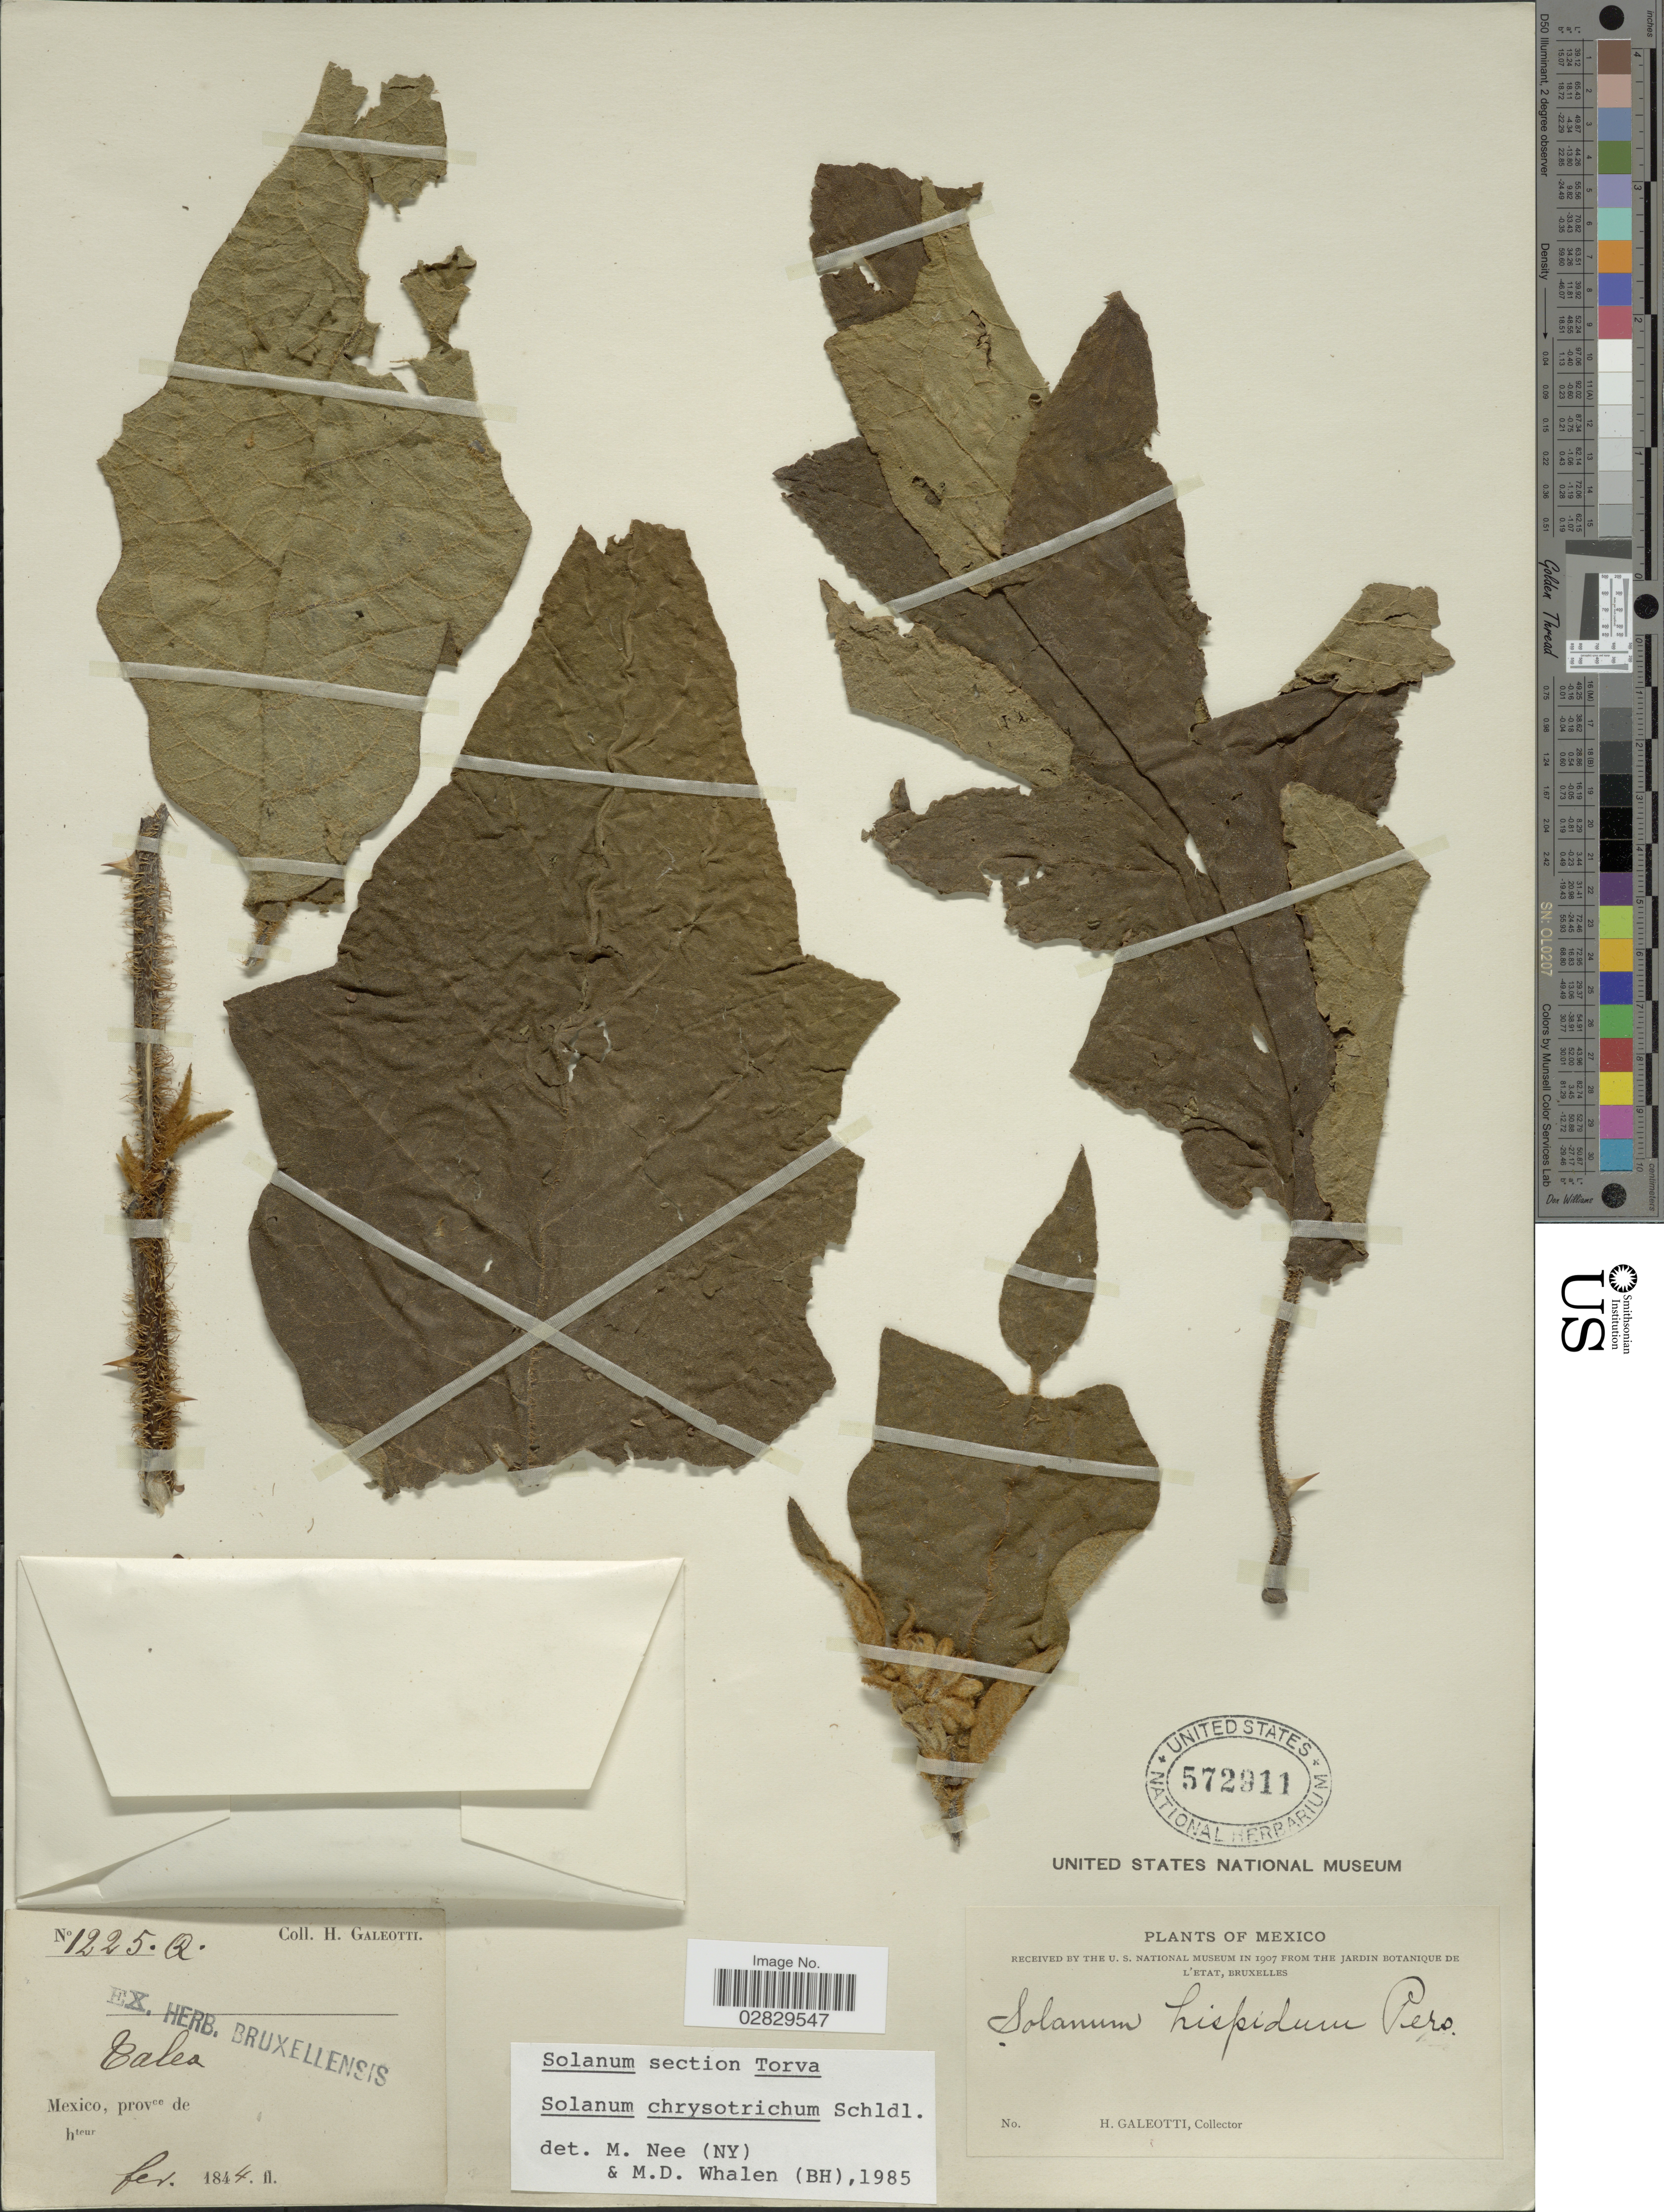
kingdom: Plantae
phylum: Tracheophyta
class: Magnoliopsida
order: Solanales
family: Solanaceae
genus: Solanum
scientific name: Solanum chrysotrichum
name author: Schltdl.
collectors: H. G. Galeotti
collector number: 1225a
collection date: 1844-02-11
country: Mexico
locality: Caleo.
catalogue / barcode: US 572911